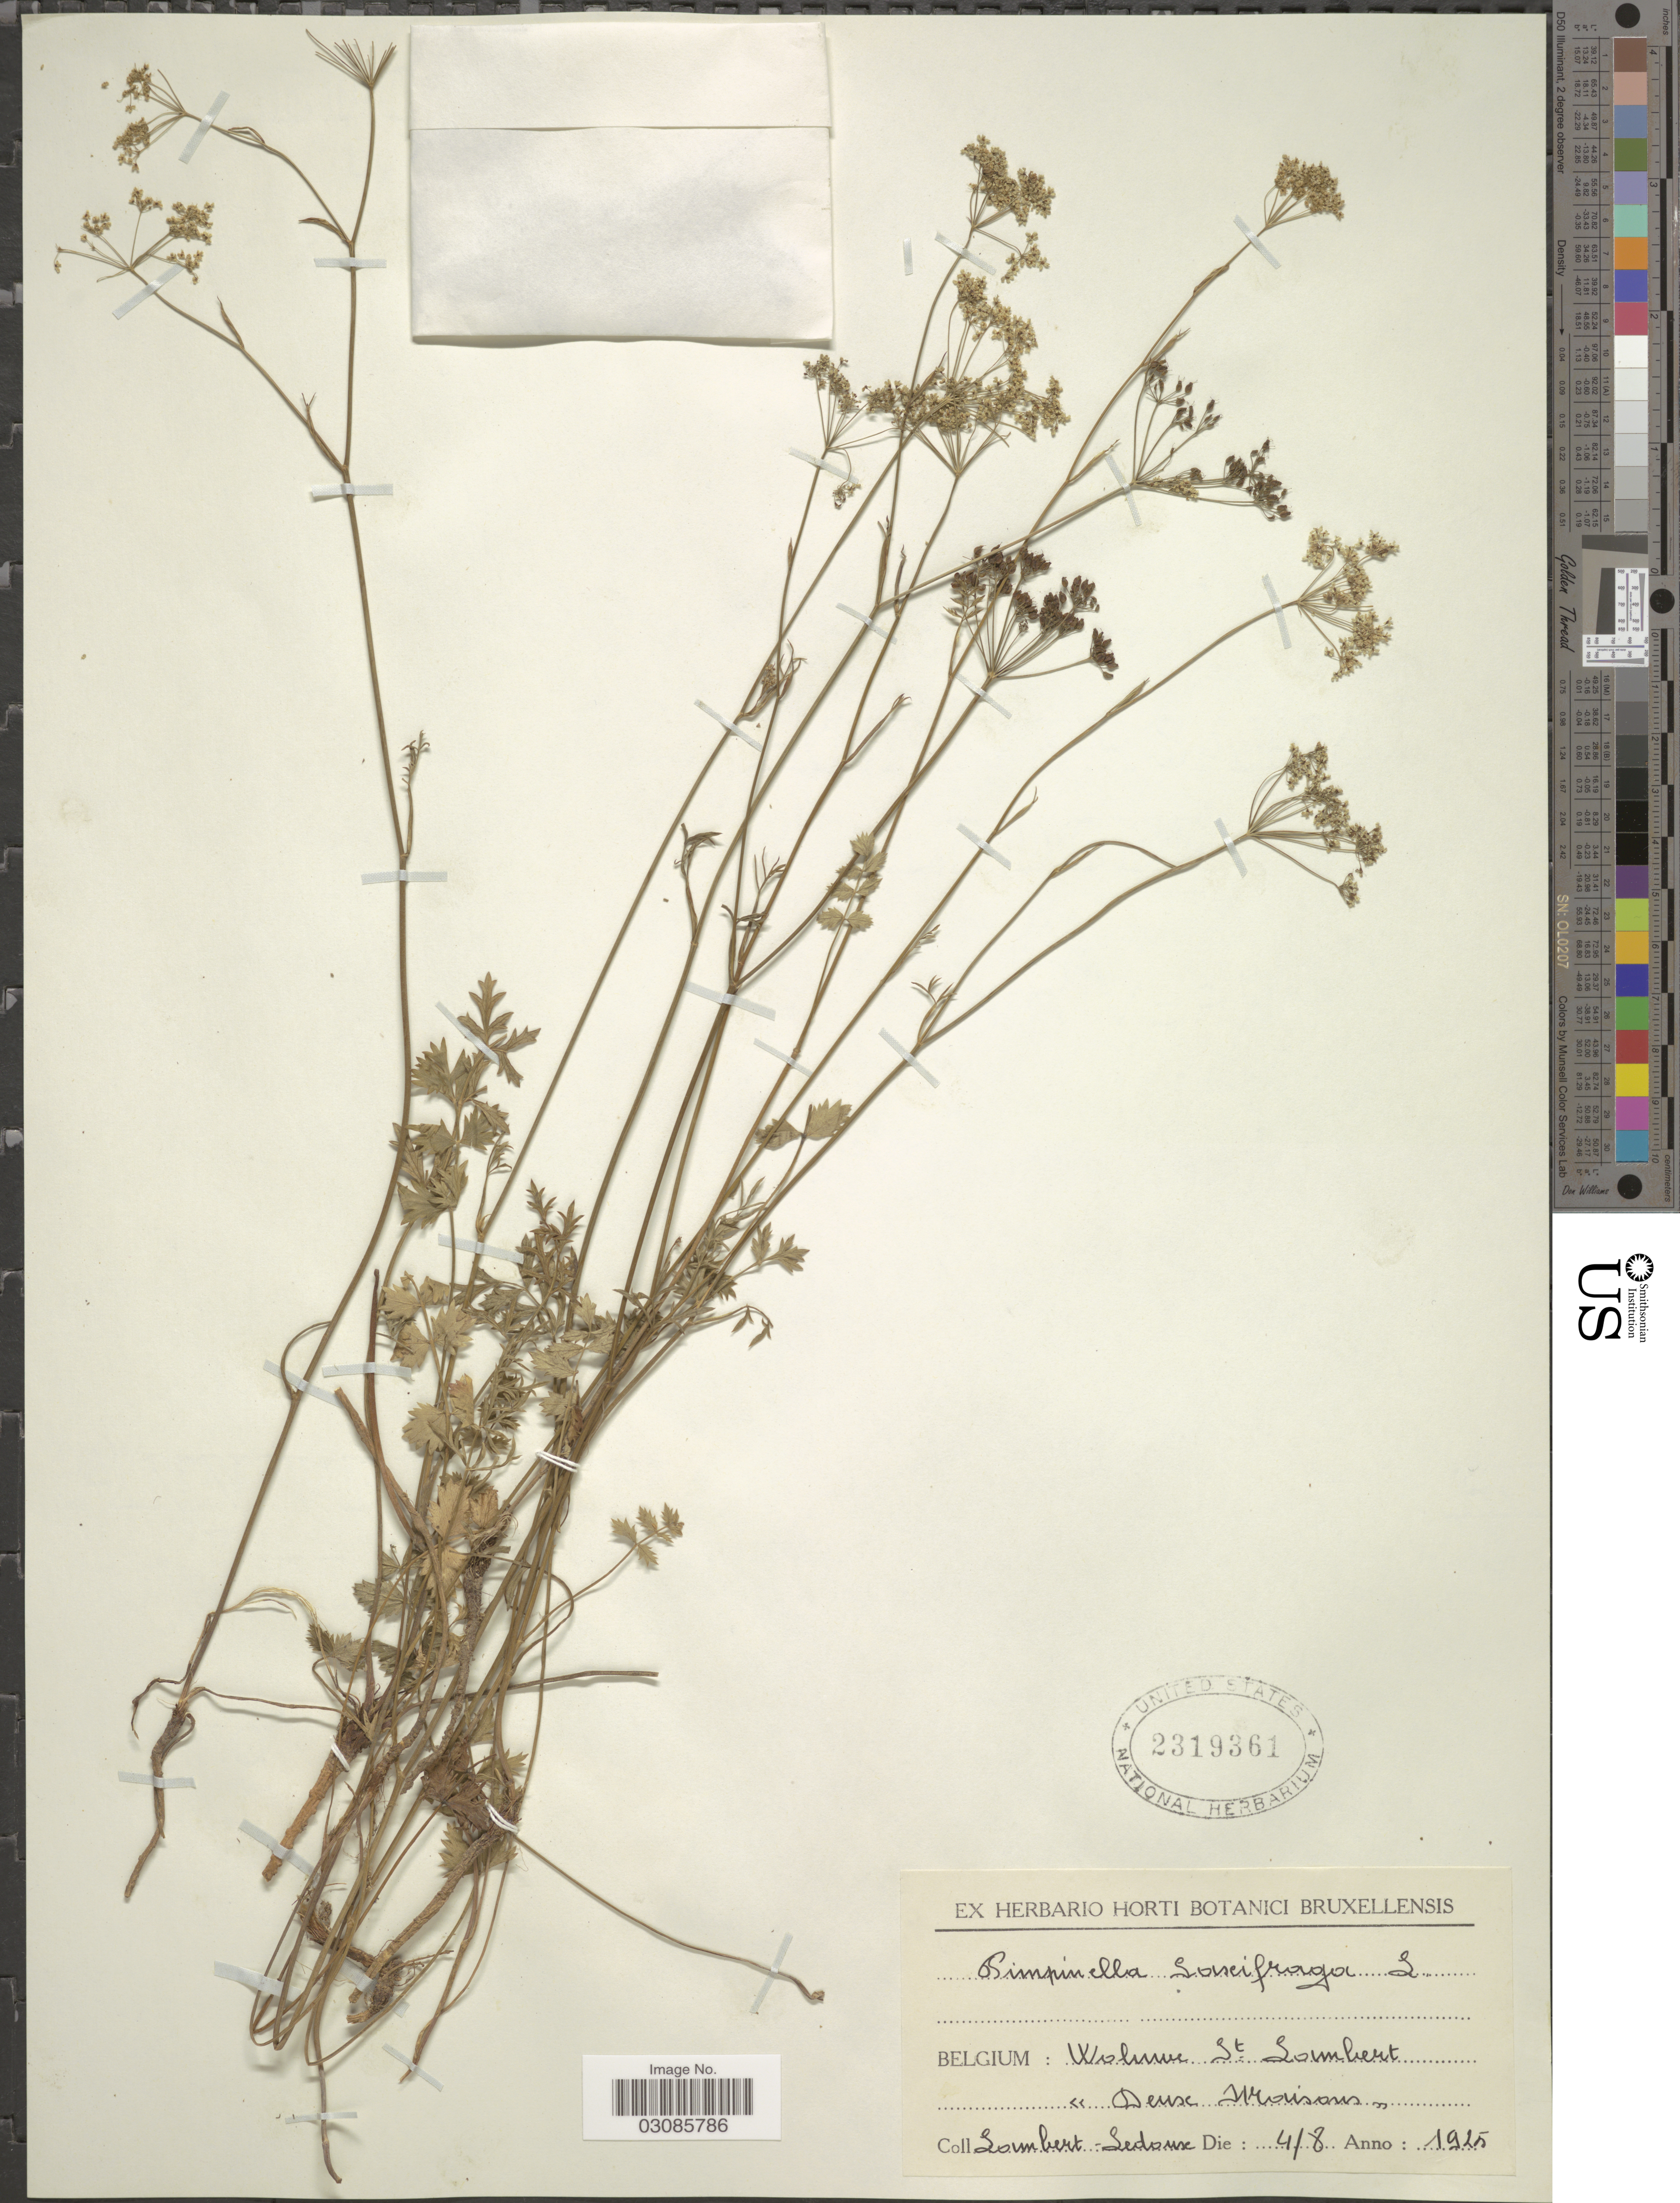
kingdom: Plantae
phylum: Tracheophyta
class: Magnoliopsida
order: Apiales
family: Apiaceae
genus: Pimpinella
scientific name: Pimpinella saxifraga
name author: L.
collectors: Lambert-Ledoux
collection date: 1925-08-04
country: Belgium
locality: Belgium: Woluwe St. Lambert.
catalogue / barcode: US 2319361